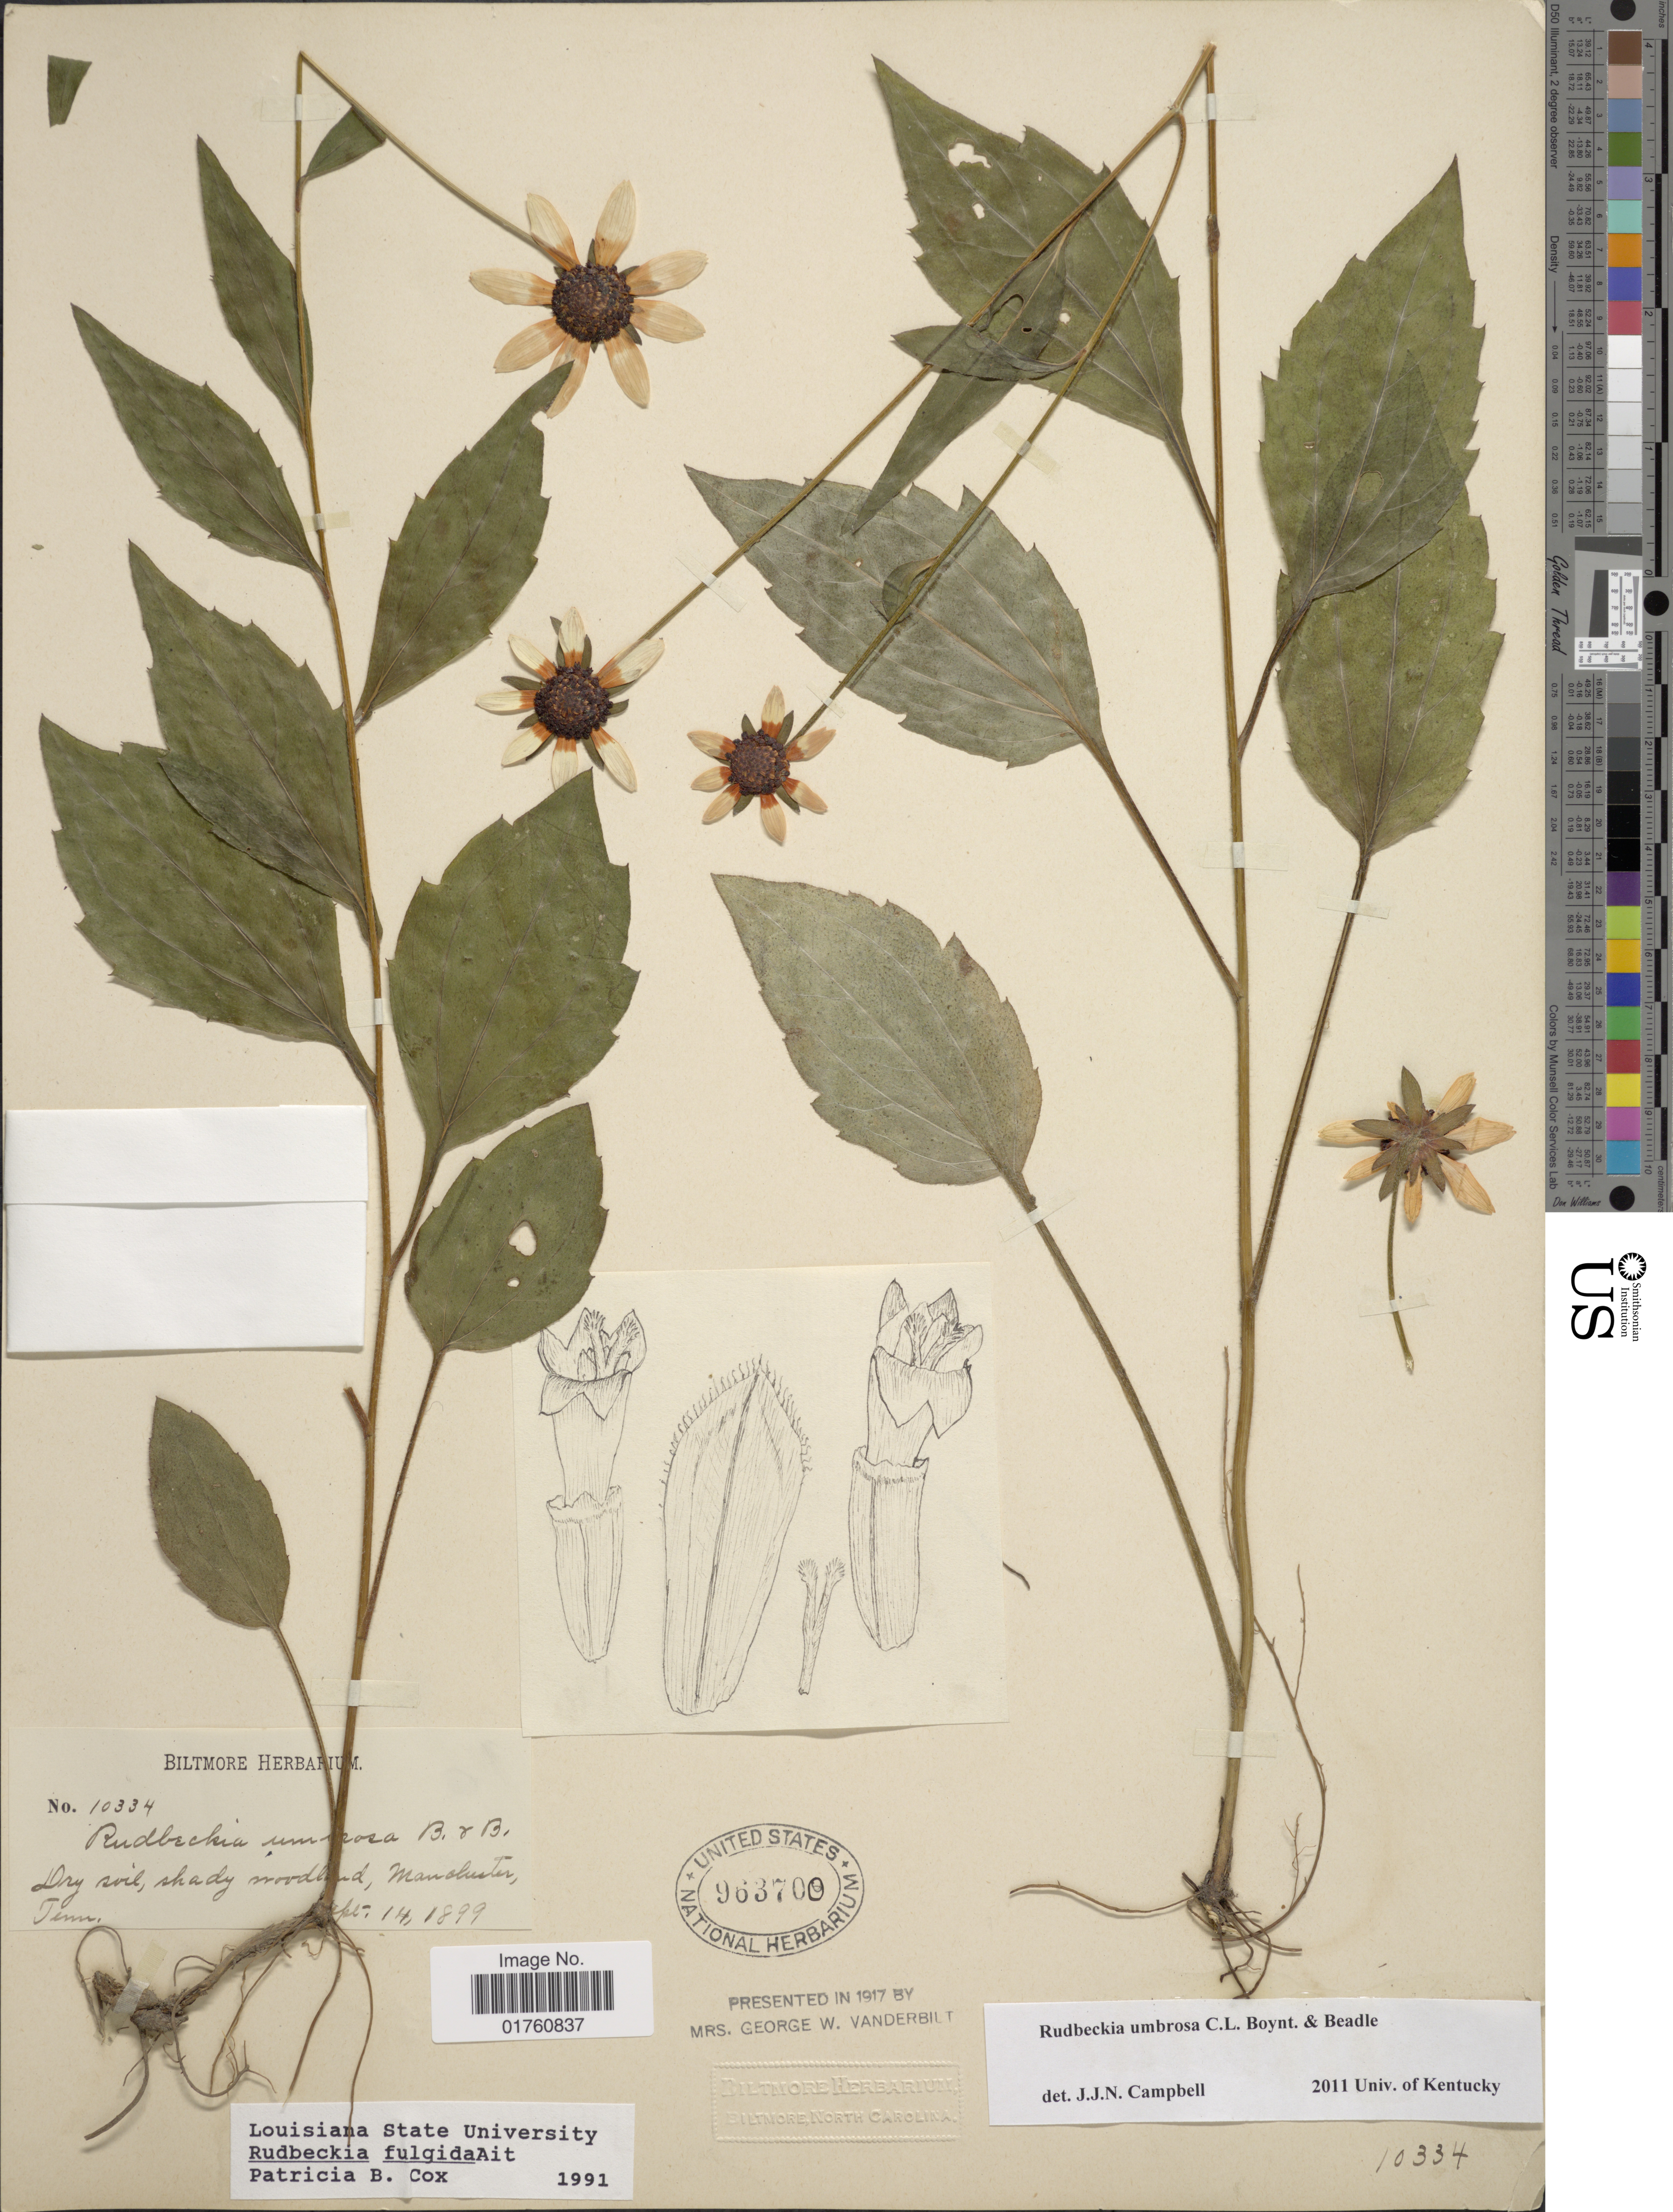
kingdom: Plantae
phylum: Tracheophyta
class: Magnoliopsida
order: Asterales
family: Asteraceae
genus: Rudbeckia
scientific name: Rudbeckia fulgida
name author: Aiton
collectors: ex herb. Biltmore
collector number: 10334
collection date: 1899-09-14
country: United States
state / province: Tennessee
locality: Dry soil, shady woodland, Manchester, tenn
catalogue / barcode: US 963700